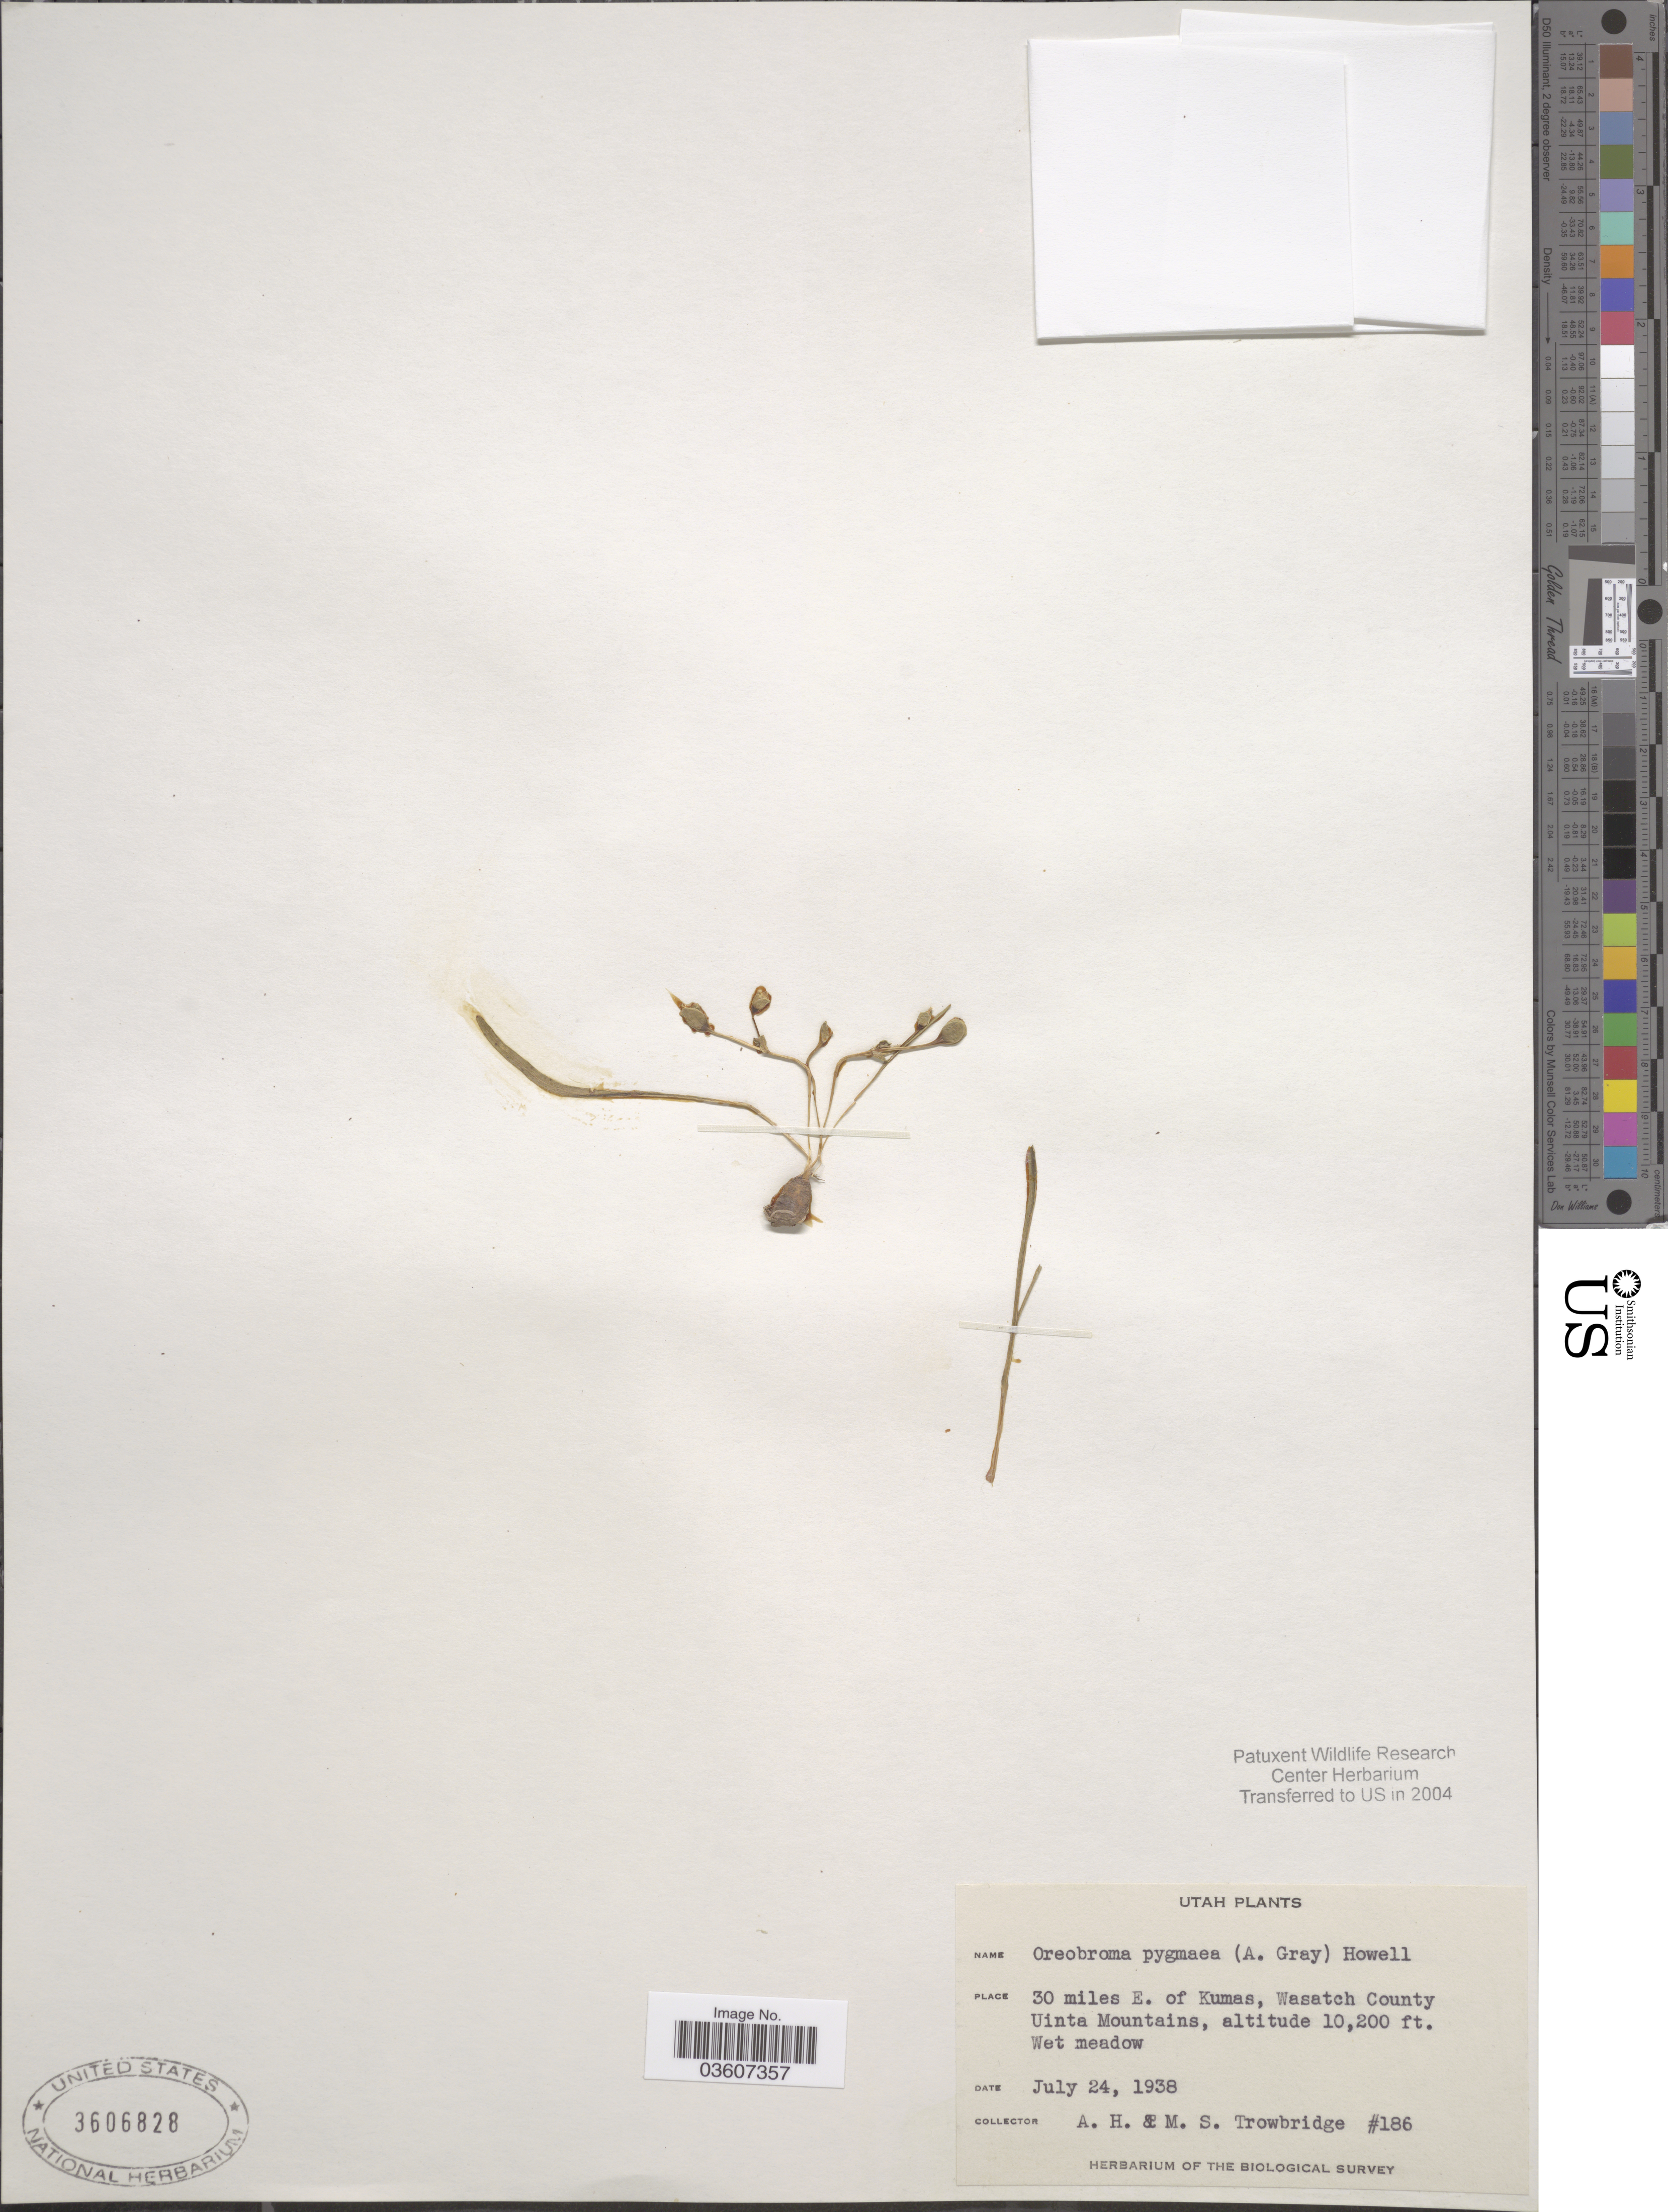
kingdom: Plantae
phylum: Tracheophyta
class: Magnoliopsida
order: Caryophyllales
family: Montiaceae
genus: Lewisia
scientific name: Lewisia pygmaea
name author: (A. Gray) B.L. Rob.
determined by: Strong, Mark T., (BOT), Smithsonian Institution - National Museum of Natural History (UNITED STATES)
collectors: A. H. Trowbridge & M. Trowbridge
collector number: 186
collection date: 1938-07-24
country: United States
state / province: Utah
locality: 30 miles E. of Kumas, Wasatch County, Uinta Mountains.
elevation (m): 3109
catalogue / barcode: US 3606828